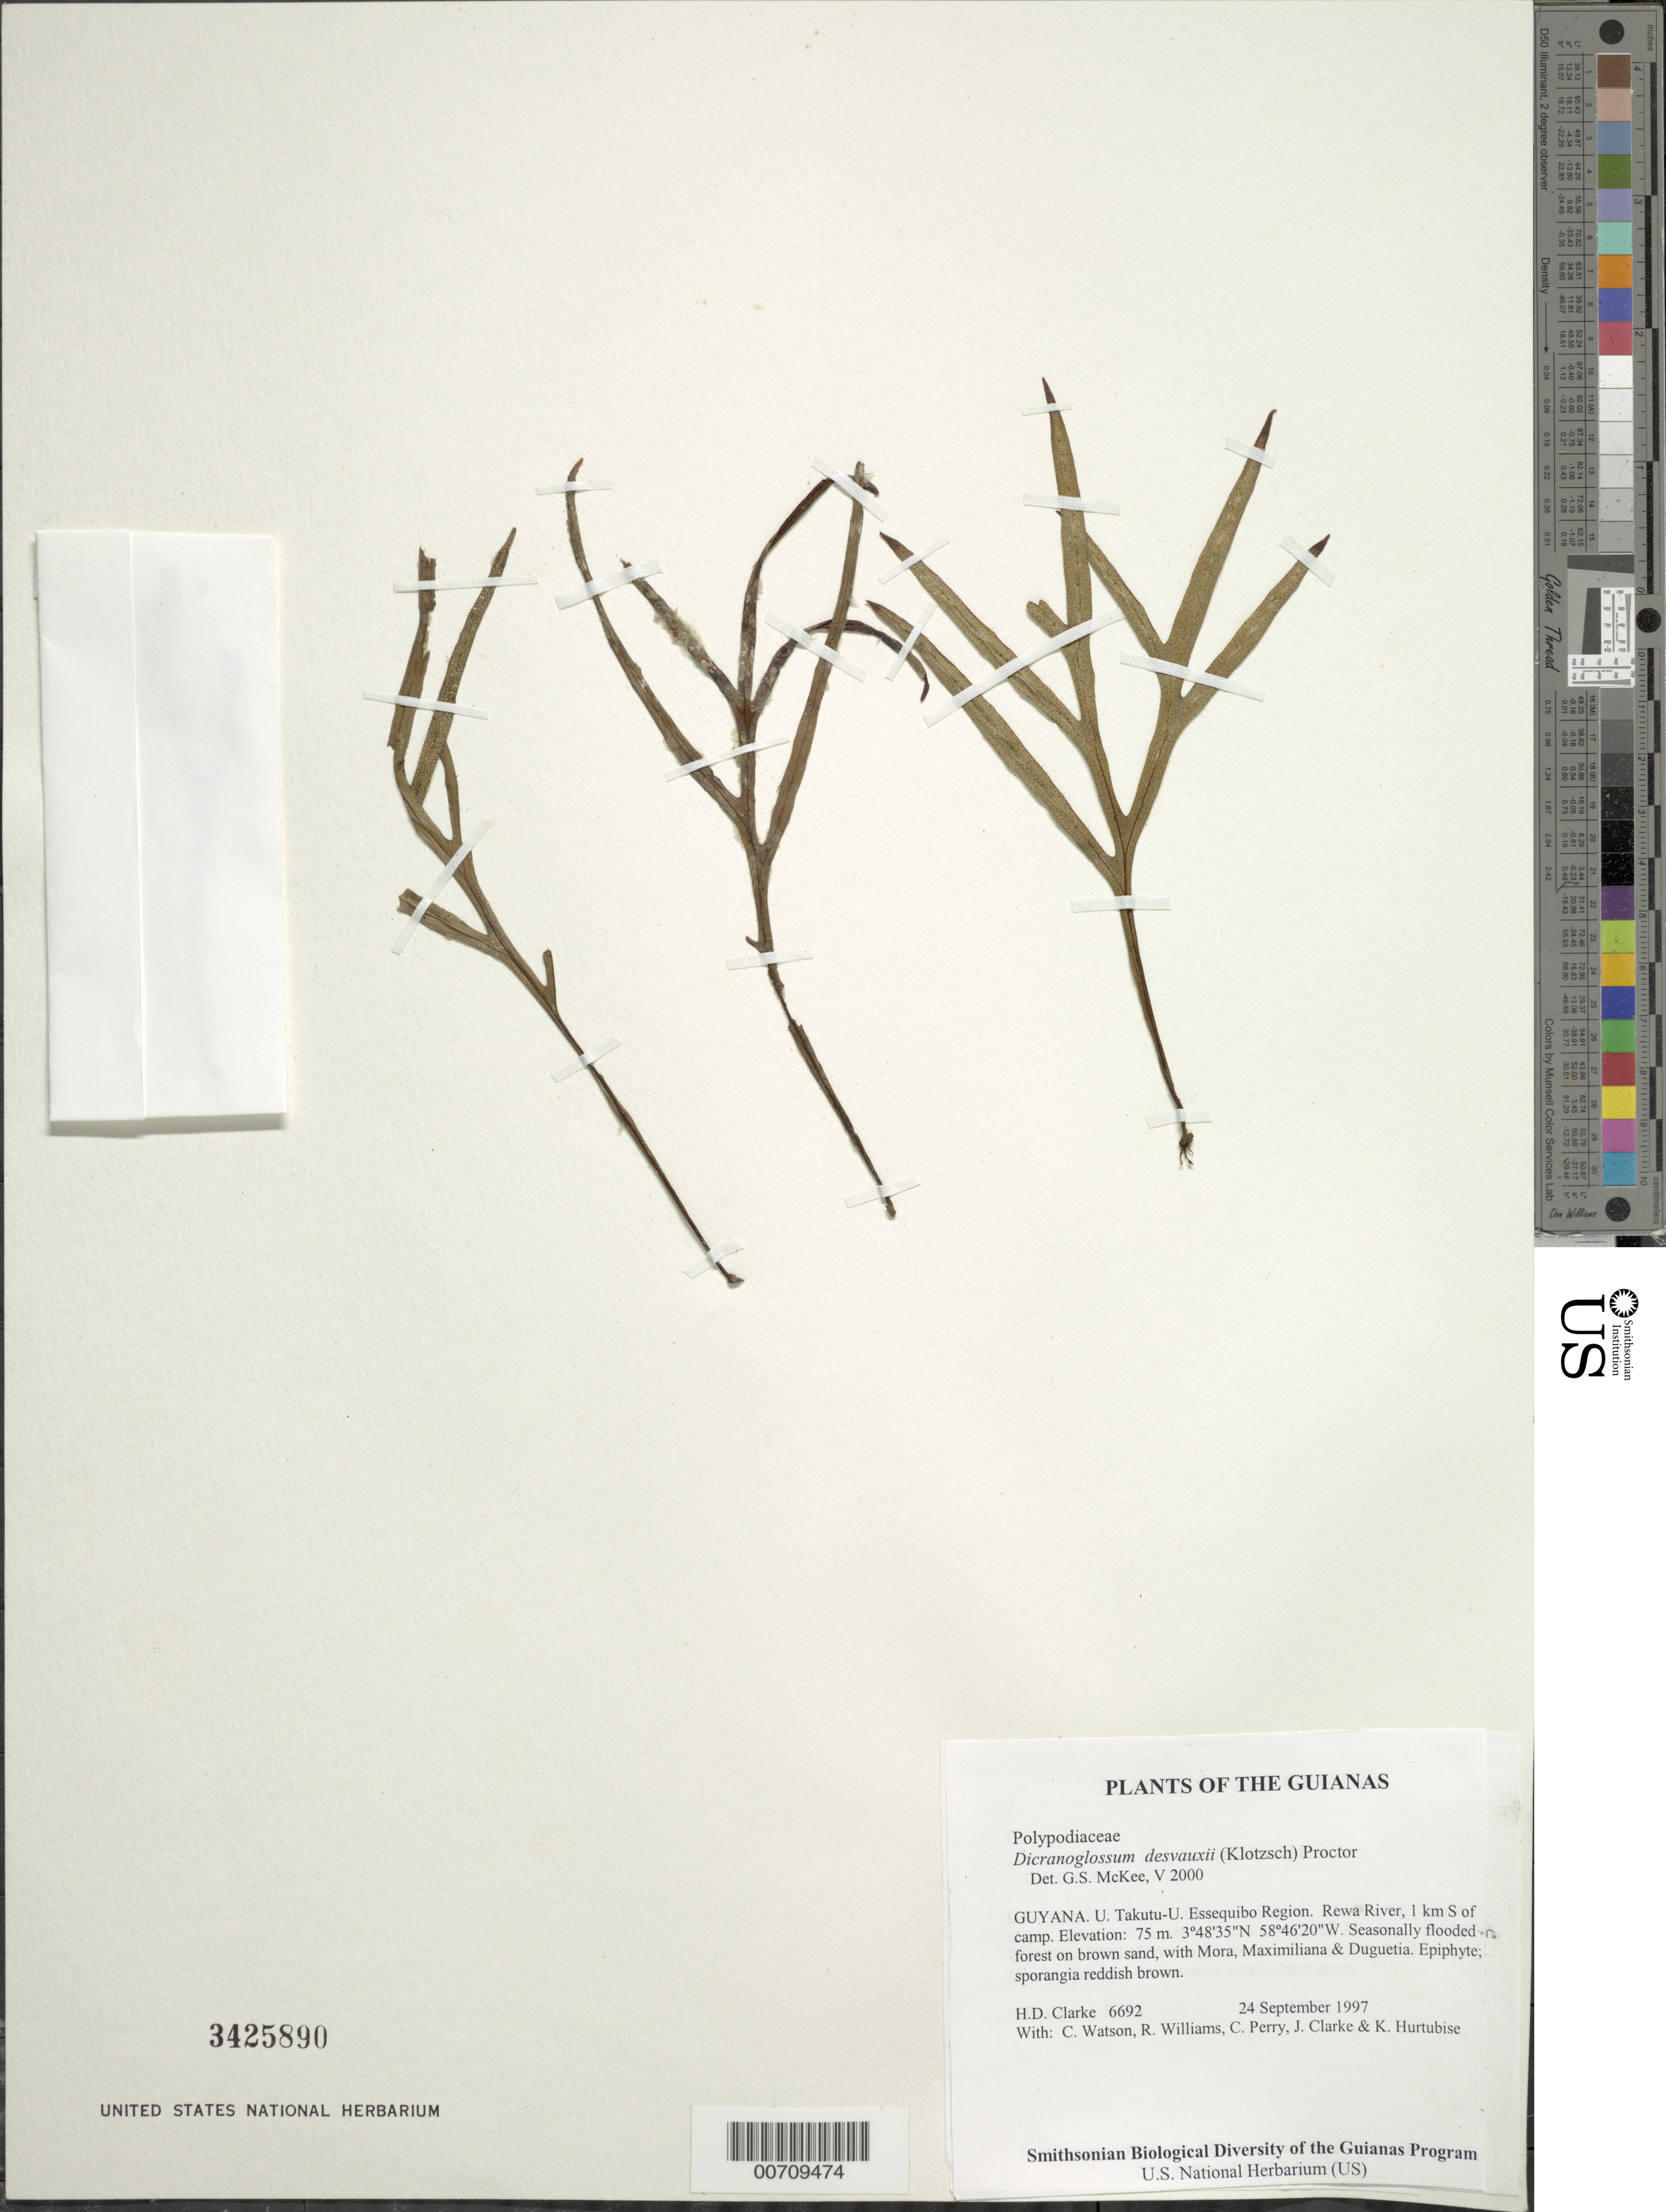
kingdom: Plantae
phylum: Tracheophyta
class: Polypodiopsida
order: Polypodiales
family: Polypodiaceae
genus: Pleopeltis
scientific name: Pleopeltis desvauxii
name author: (Klotzsch) Salino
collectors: H. D. Clarke, C. Watson, R. Williams, C. Perry, J. Clarke & K. Hurtubise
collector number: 6692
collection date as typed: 24 September 1997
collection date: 1997-09-24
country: Guyana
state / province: U. Takutu-U. Essequibo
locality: Rewa River, 1 km S of camp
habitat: Seasonally flooded forest on brown sand, with Mora, Maximiliana & Duguetia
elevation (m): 75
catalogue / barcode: US 3425890